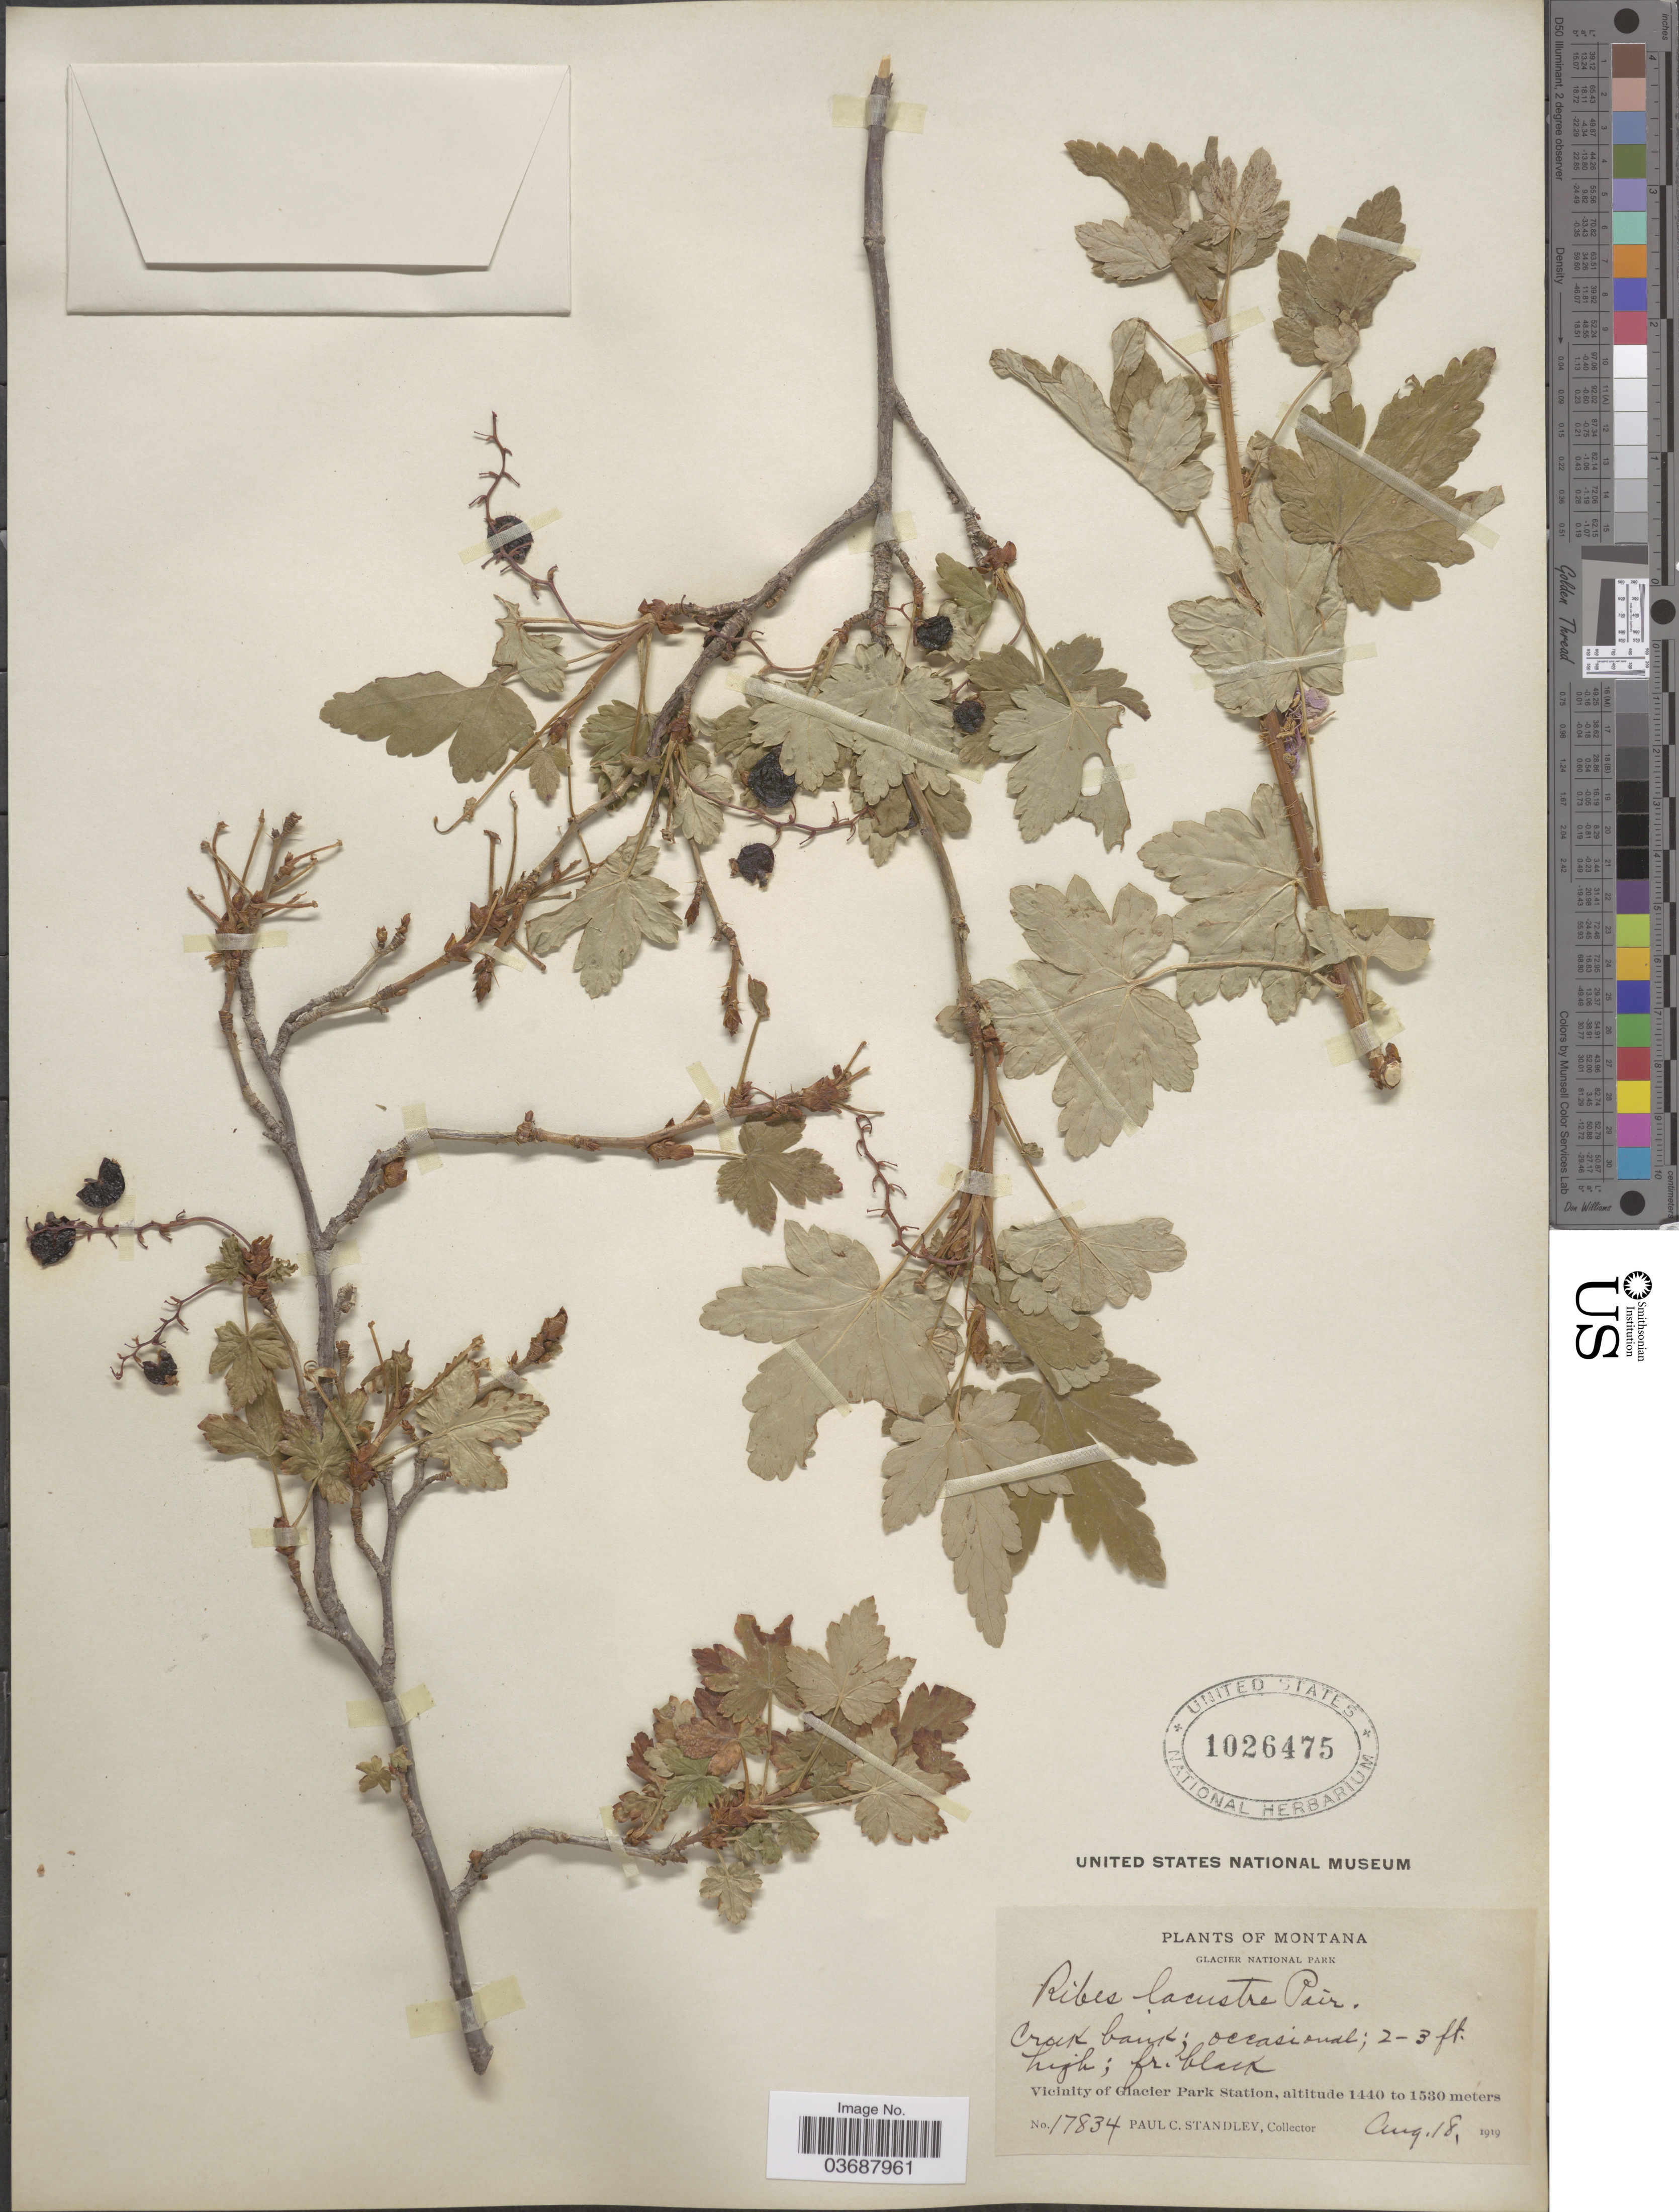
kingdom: Plantae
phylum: Tracheophyta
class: Magnoliopsida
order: Saxifragales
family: Grossulariaceae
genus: Ribes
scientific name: Ribes lacustre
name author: (Pers.) Poir.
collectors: P. C. Standley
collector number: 17834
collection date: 1919-08-18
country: United States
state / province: Montana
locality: Glacier National Park. Creek bank. Vicinity of Glacier Park Station.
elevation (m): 1440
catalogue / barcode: US 1026475